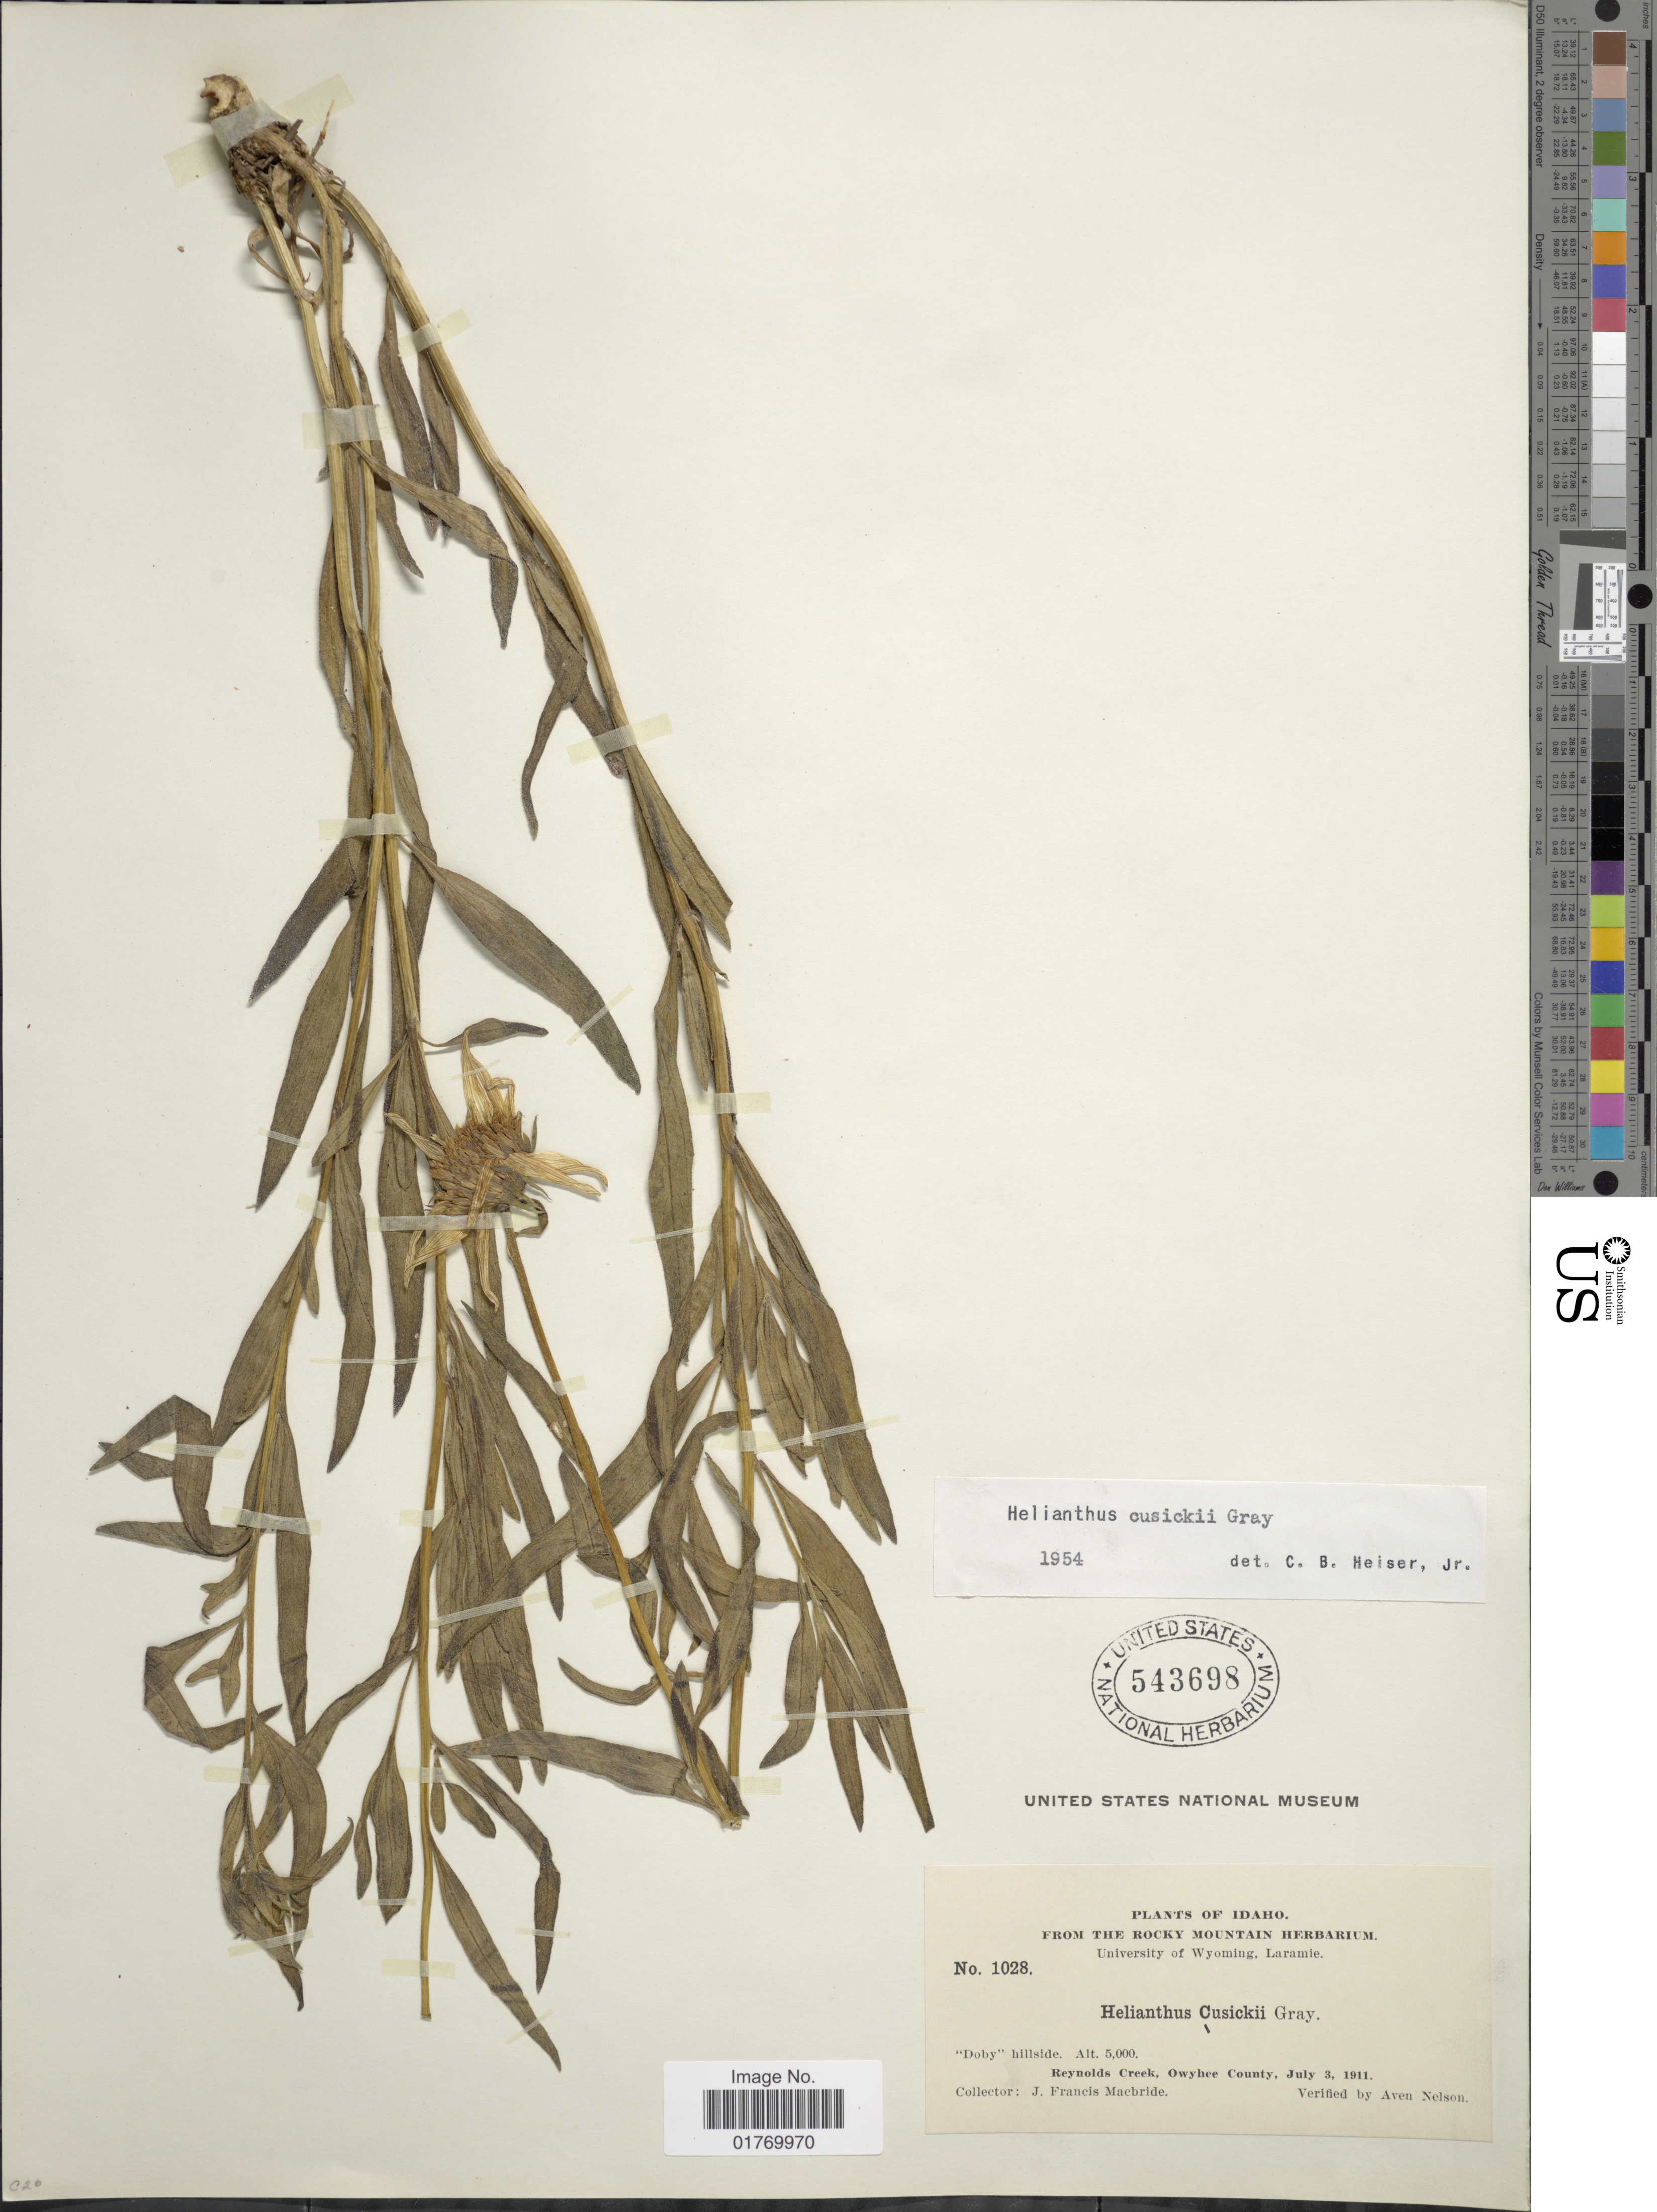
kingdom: Plantae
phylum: Tracheophyta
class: Magnoliopsida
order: Asterales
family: Asteraceae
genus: Helianthus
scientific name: Helianthus cusickii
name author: A. Gray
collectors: J. F. Macbride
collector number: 1028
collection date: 1911-07-03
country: United States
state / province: Idaho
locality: Reynolds Creek, Owyhee County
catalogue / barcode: US 543698